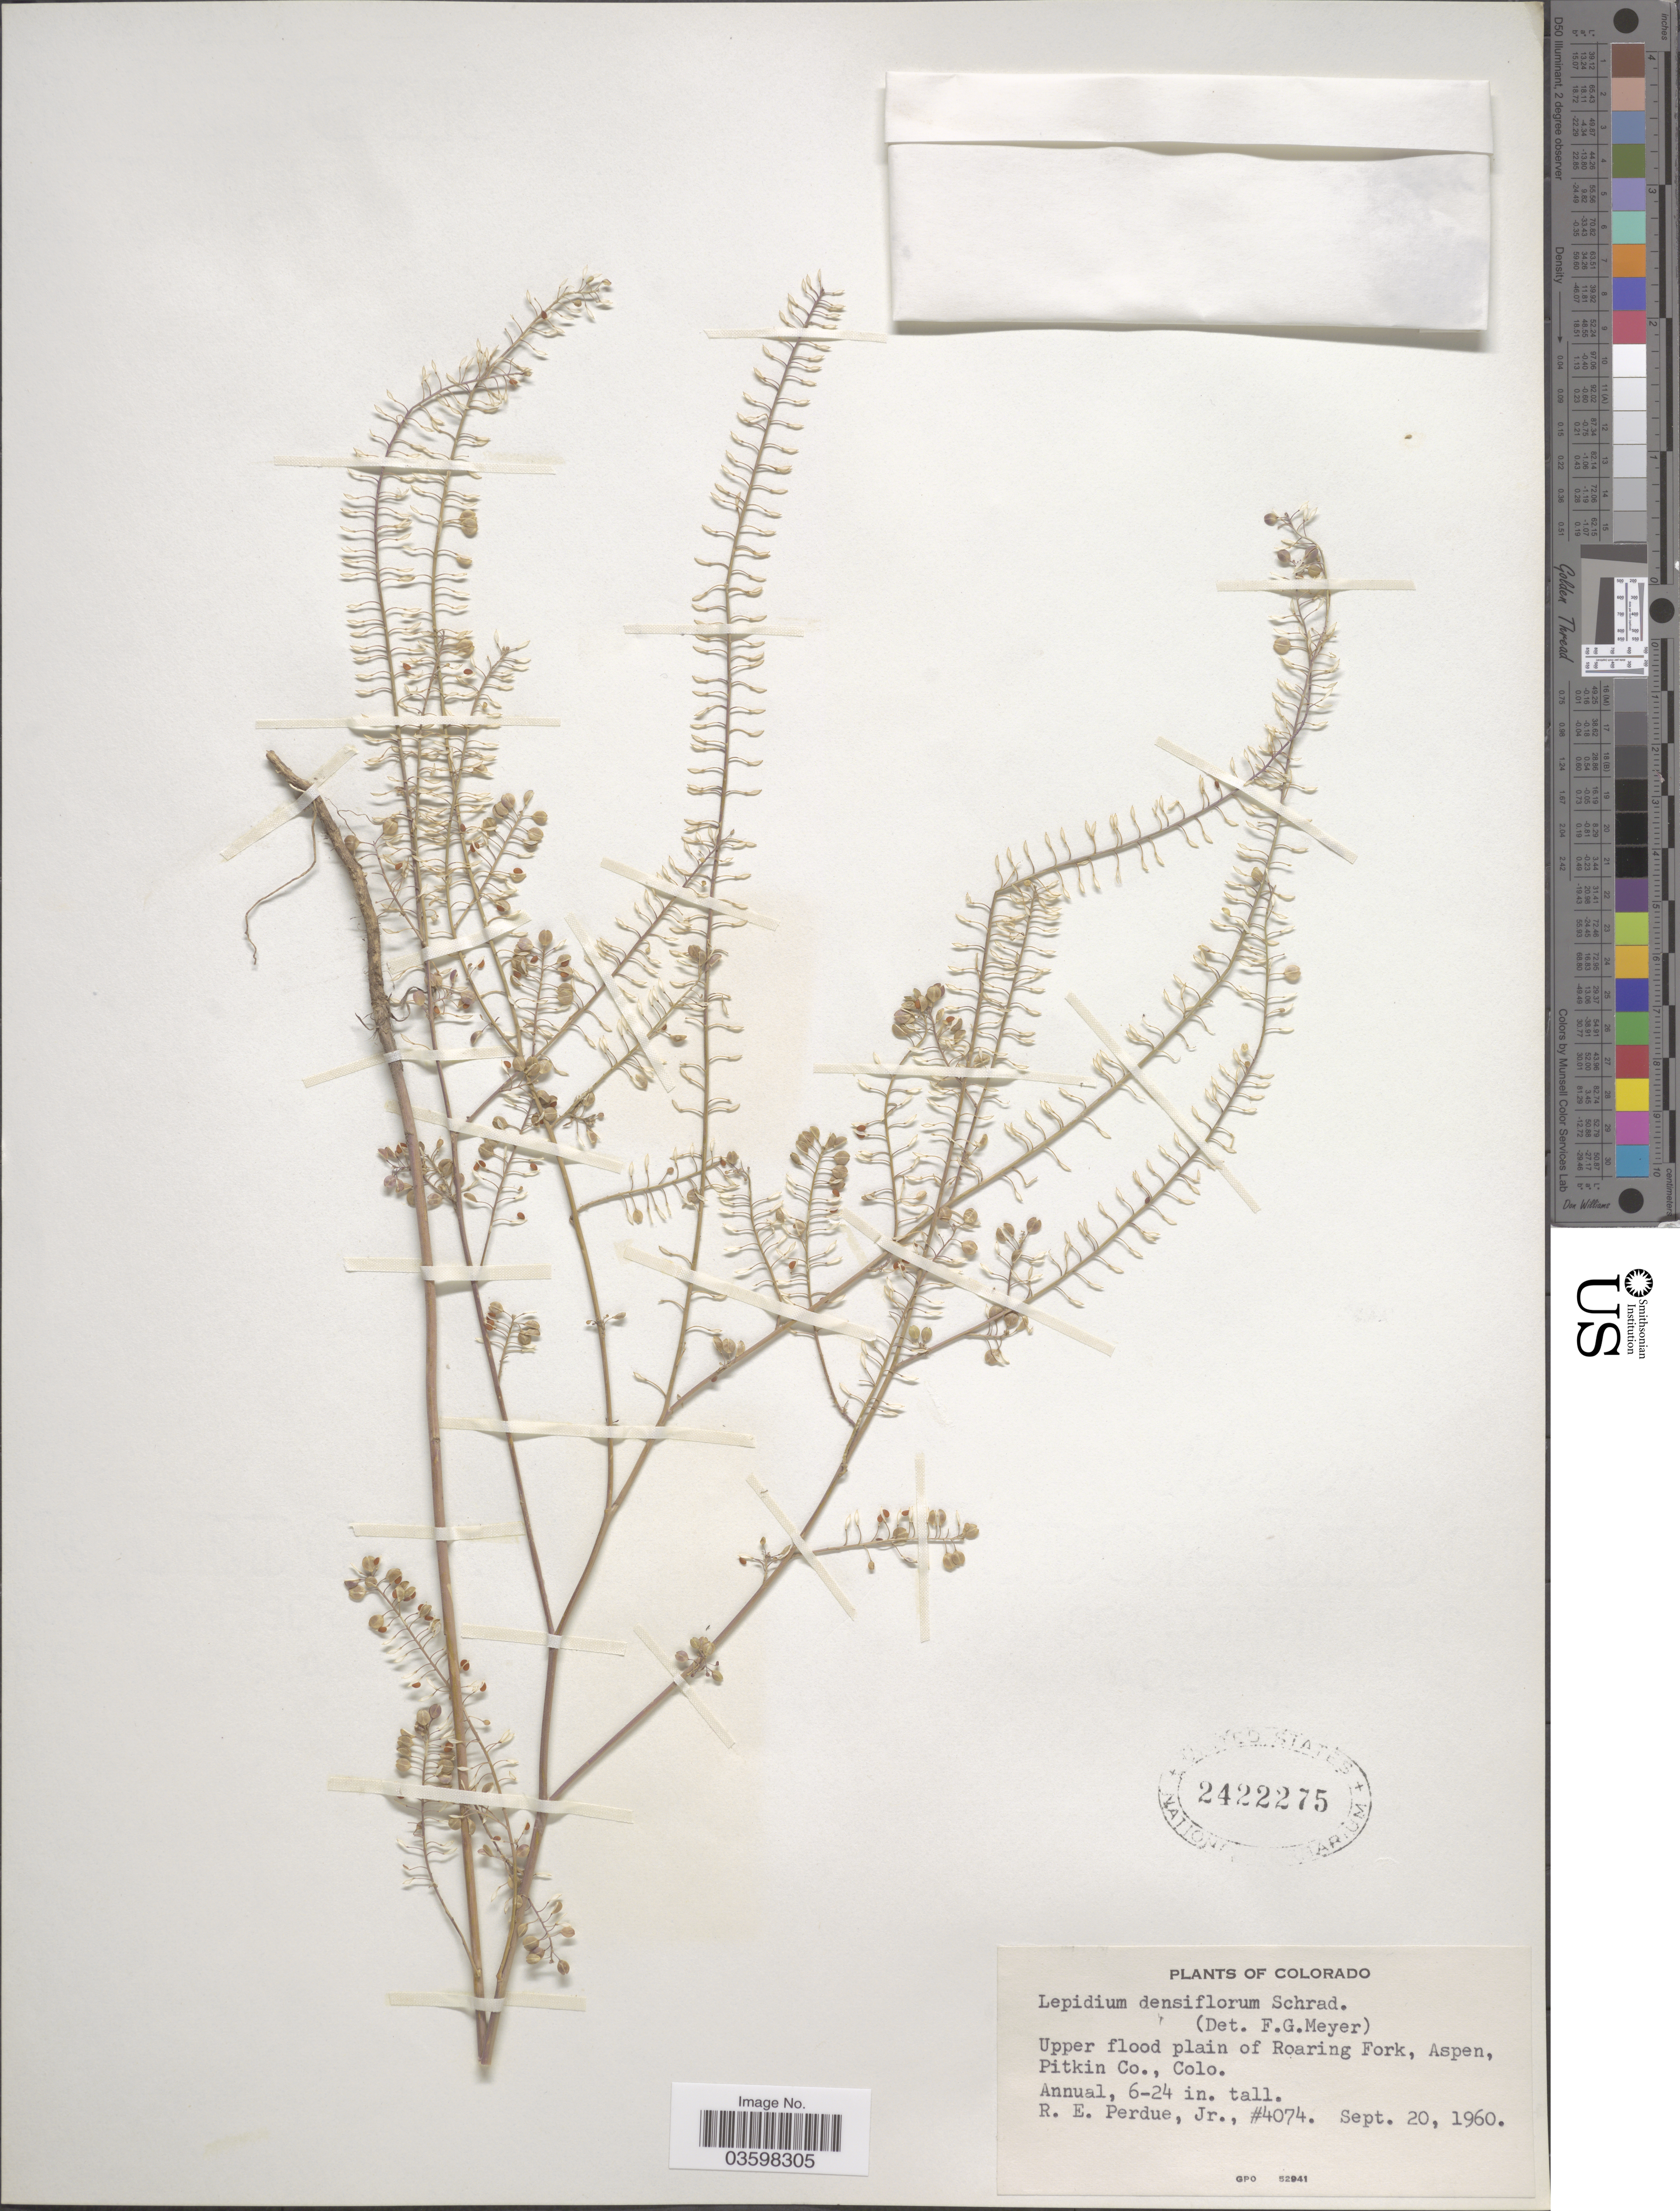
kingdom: Plantae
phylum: Tracheophyta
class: Magnoliopsida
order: Brassicales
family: Brassicaceae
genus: Lepidium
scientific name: Lepidium densiflorum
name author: Schrad.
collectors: R. E. Perdue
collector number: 4074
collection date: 1960-09-20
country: United States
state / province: Colorado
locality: Upper flood plain of Roaring Fork, Aspen, Pitkin Co.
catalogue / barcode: US 2422275